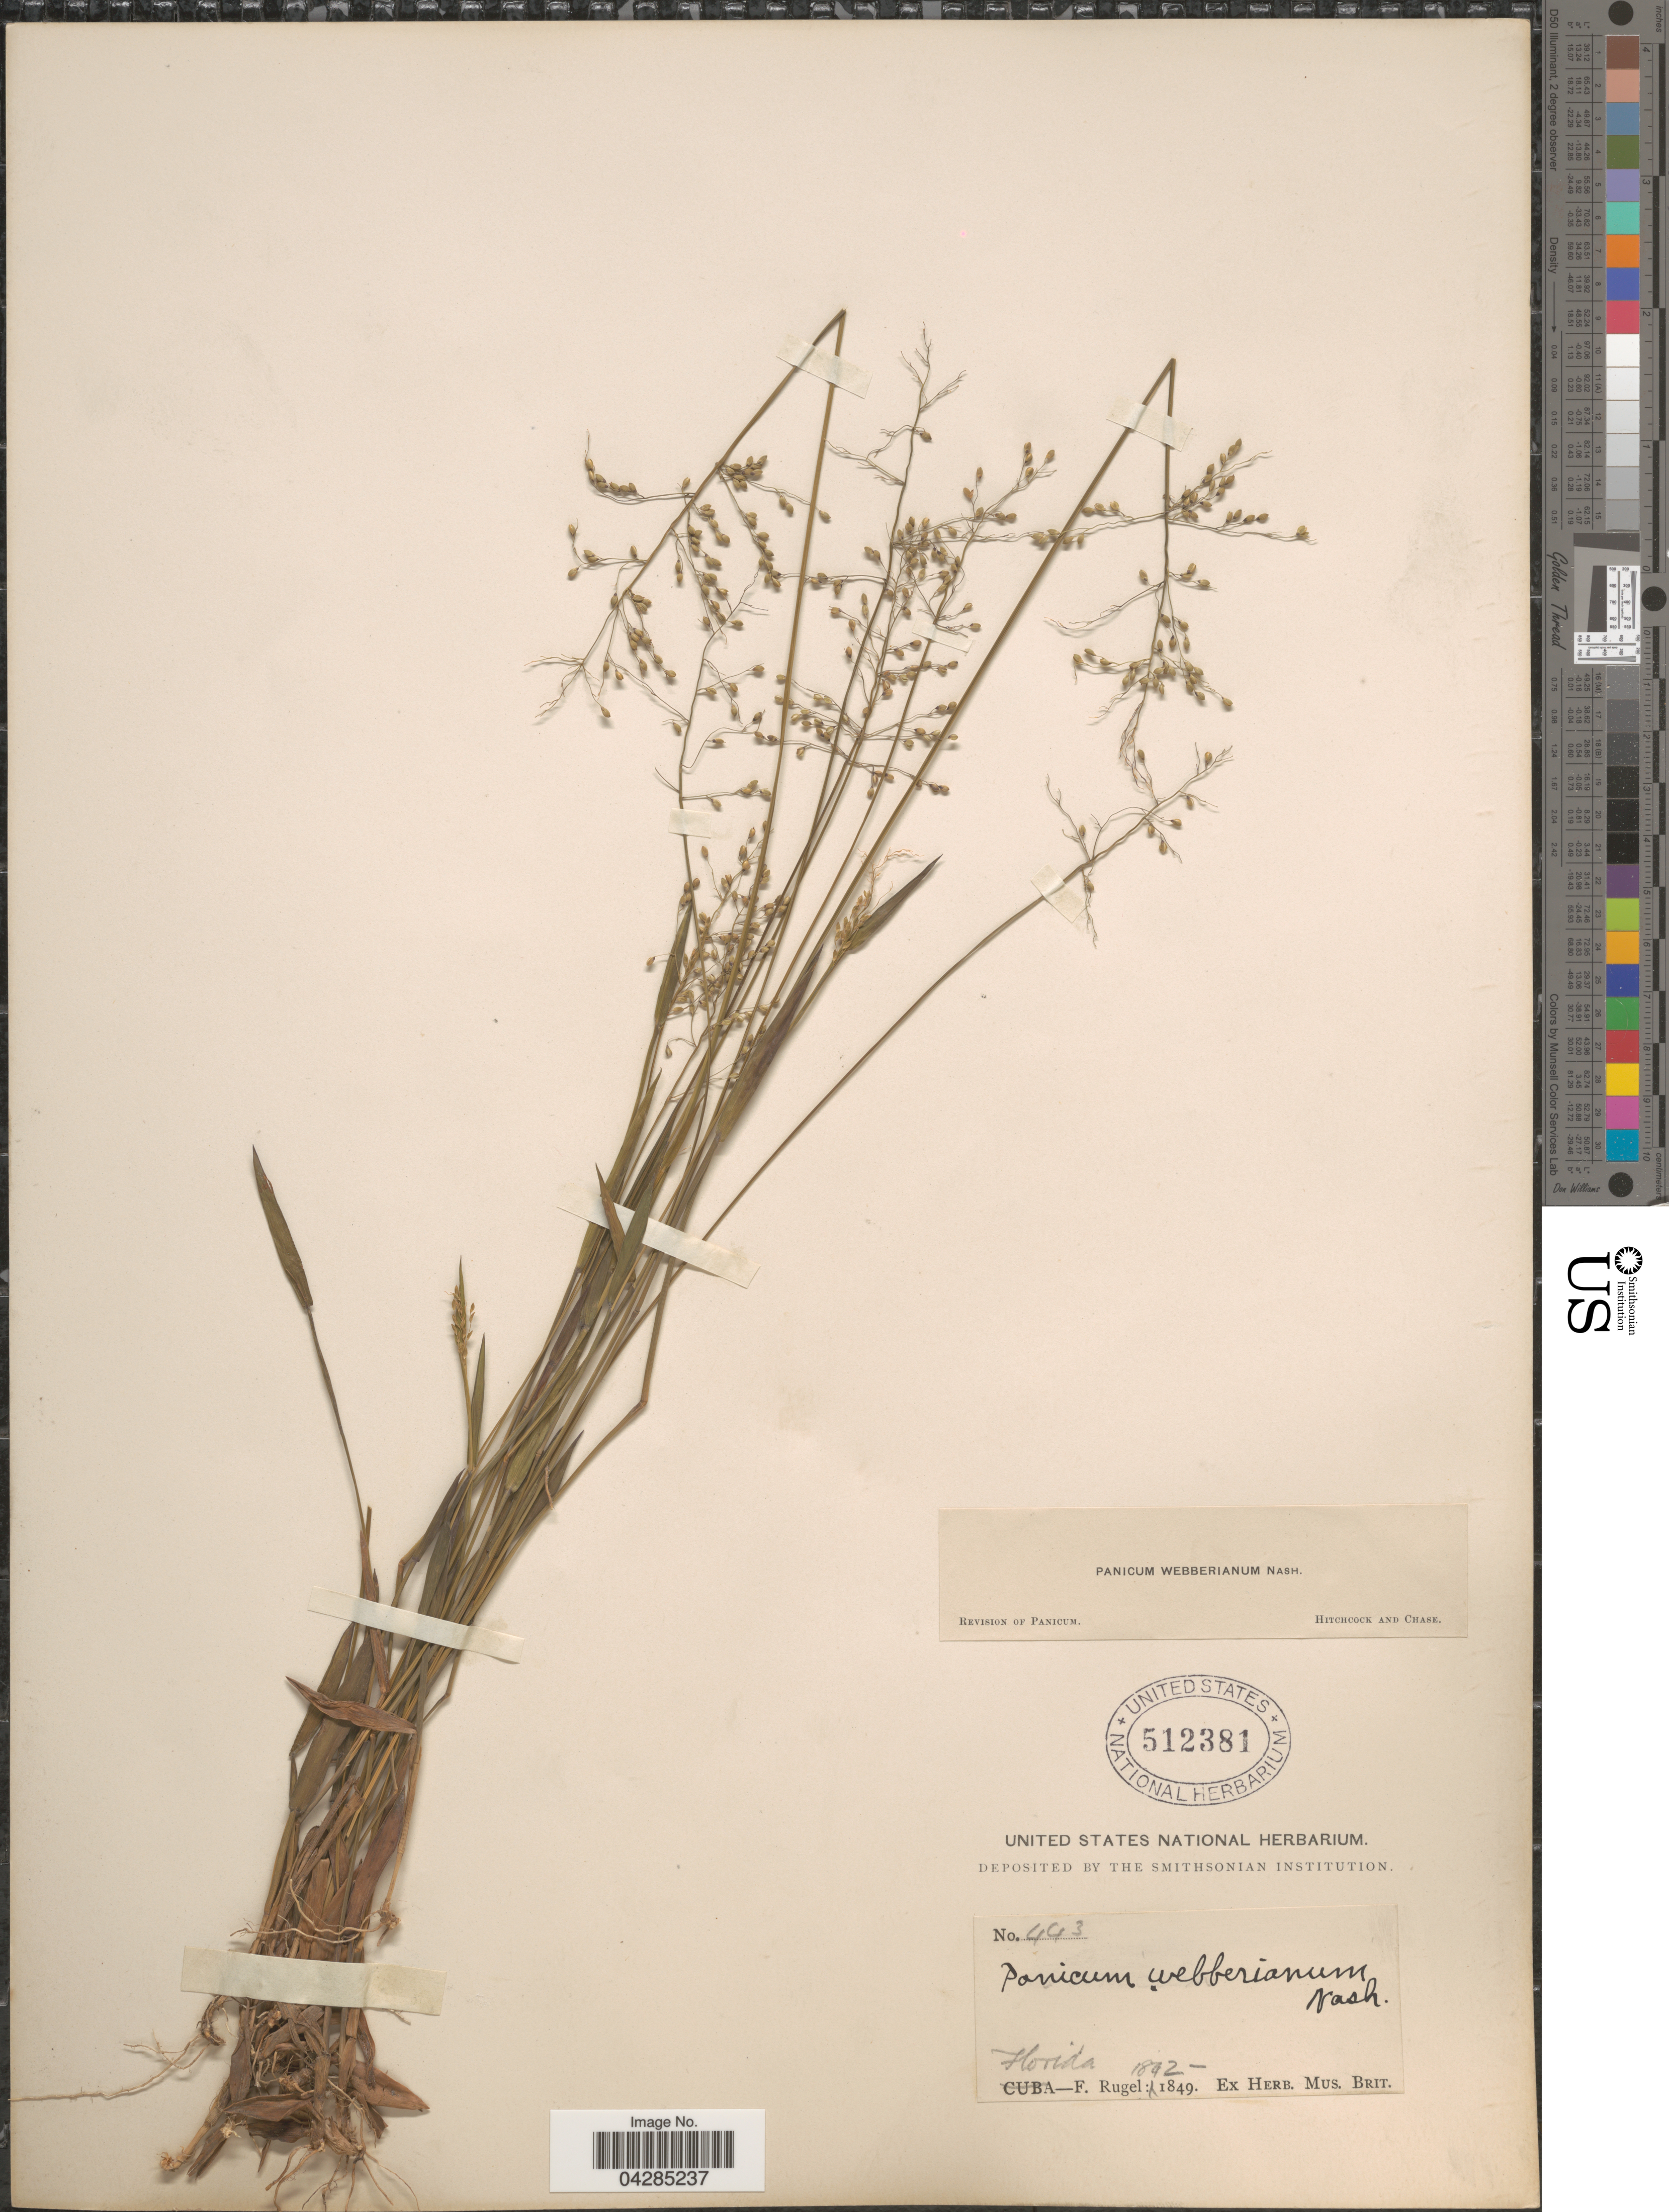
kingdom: Plantae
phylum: Tracheophyta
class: Liliopsida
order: Poales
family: Poaceae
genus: Dichanthelium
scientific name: Dichanthelium portoricense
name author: (Desv. ex Ham.) B.F. Hansen & Wunderlin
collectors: F. Rugel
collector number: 443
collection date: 1842/1849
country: United States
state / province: Florida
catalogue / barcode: US 512381